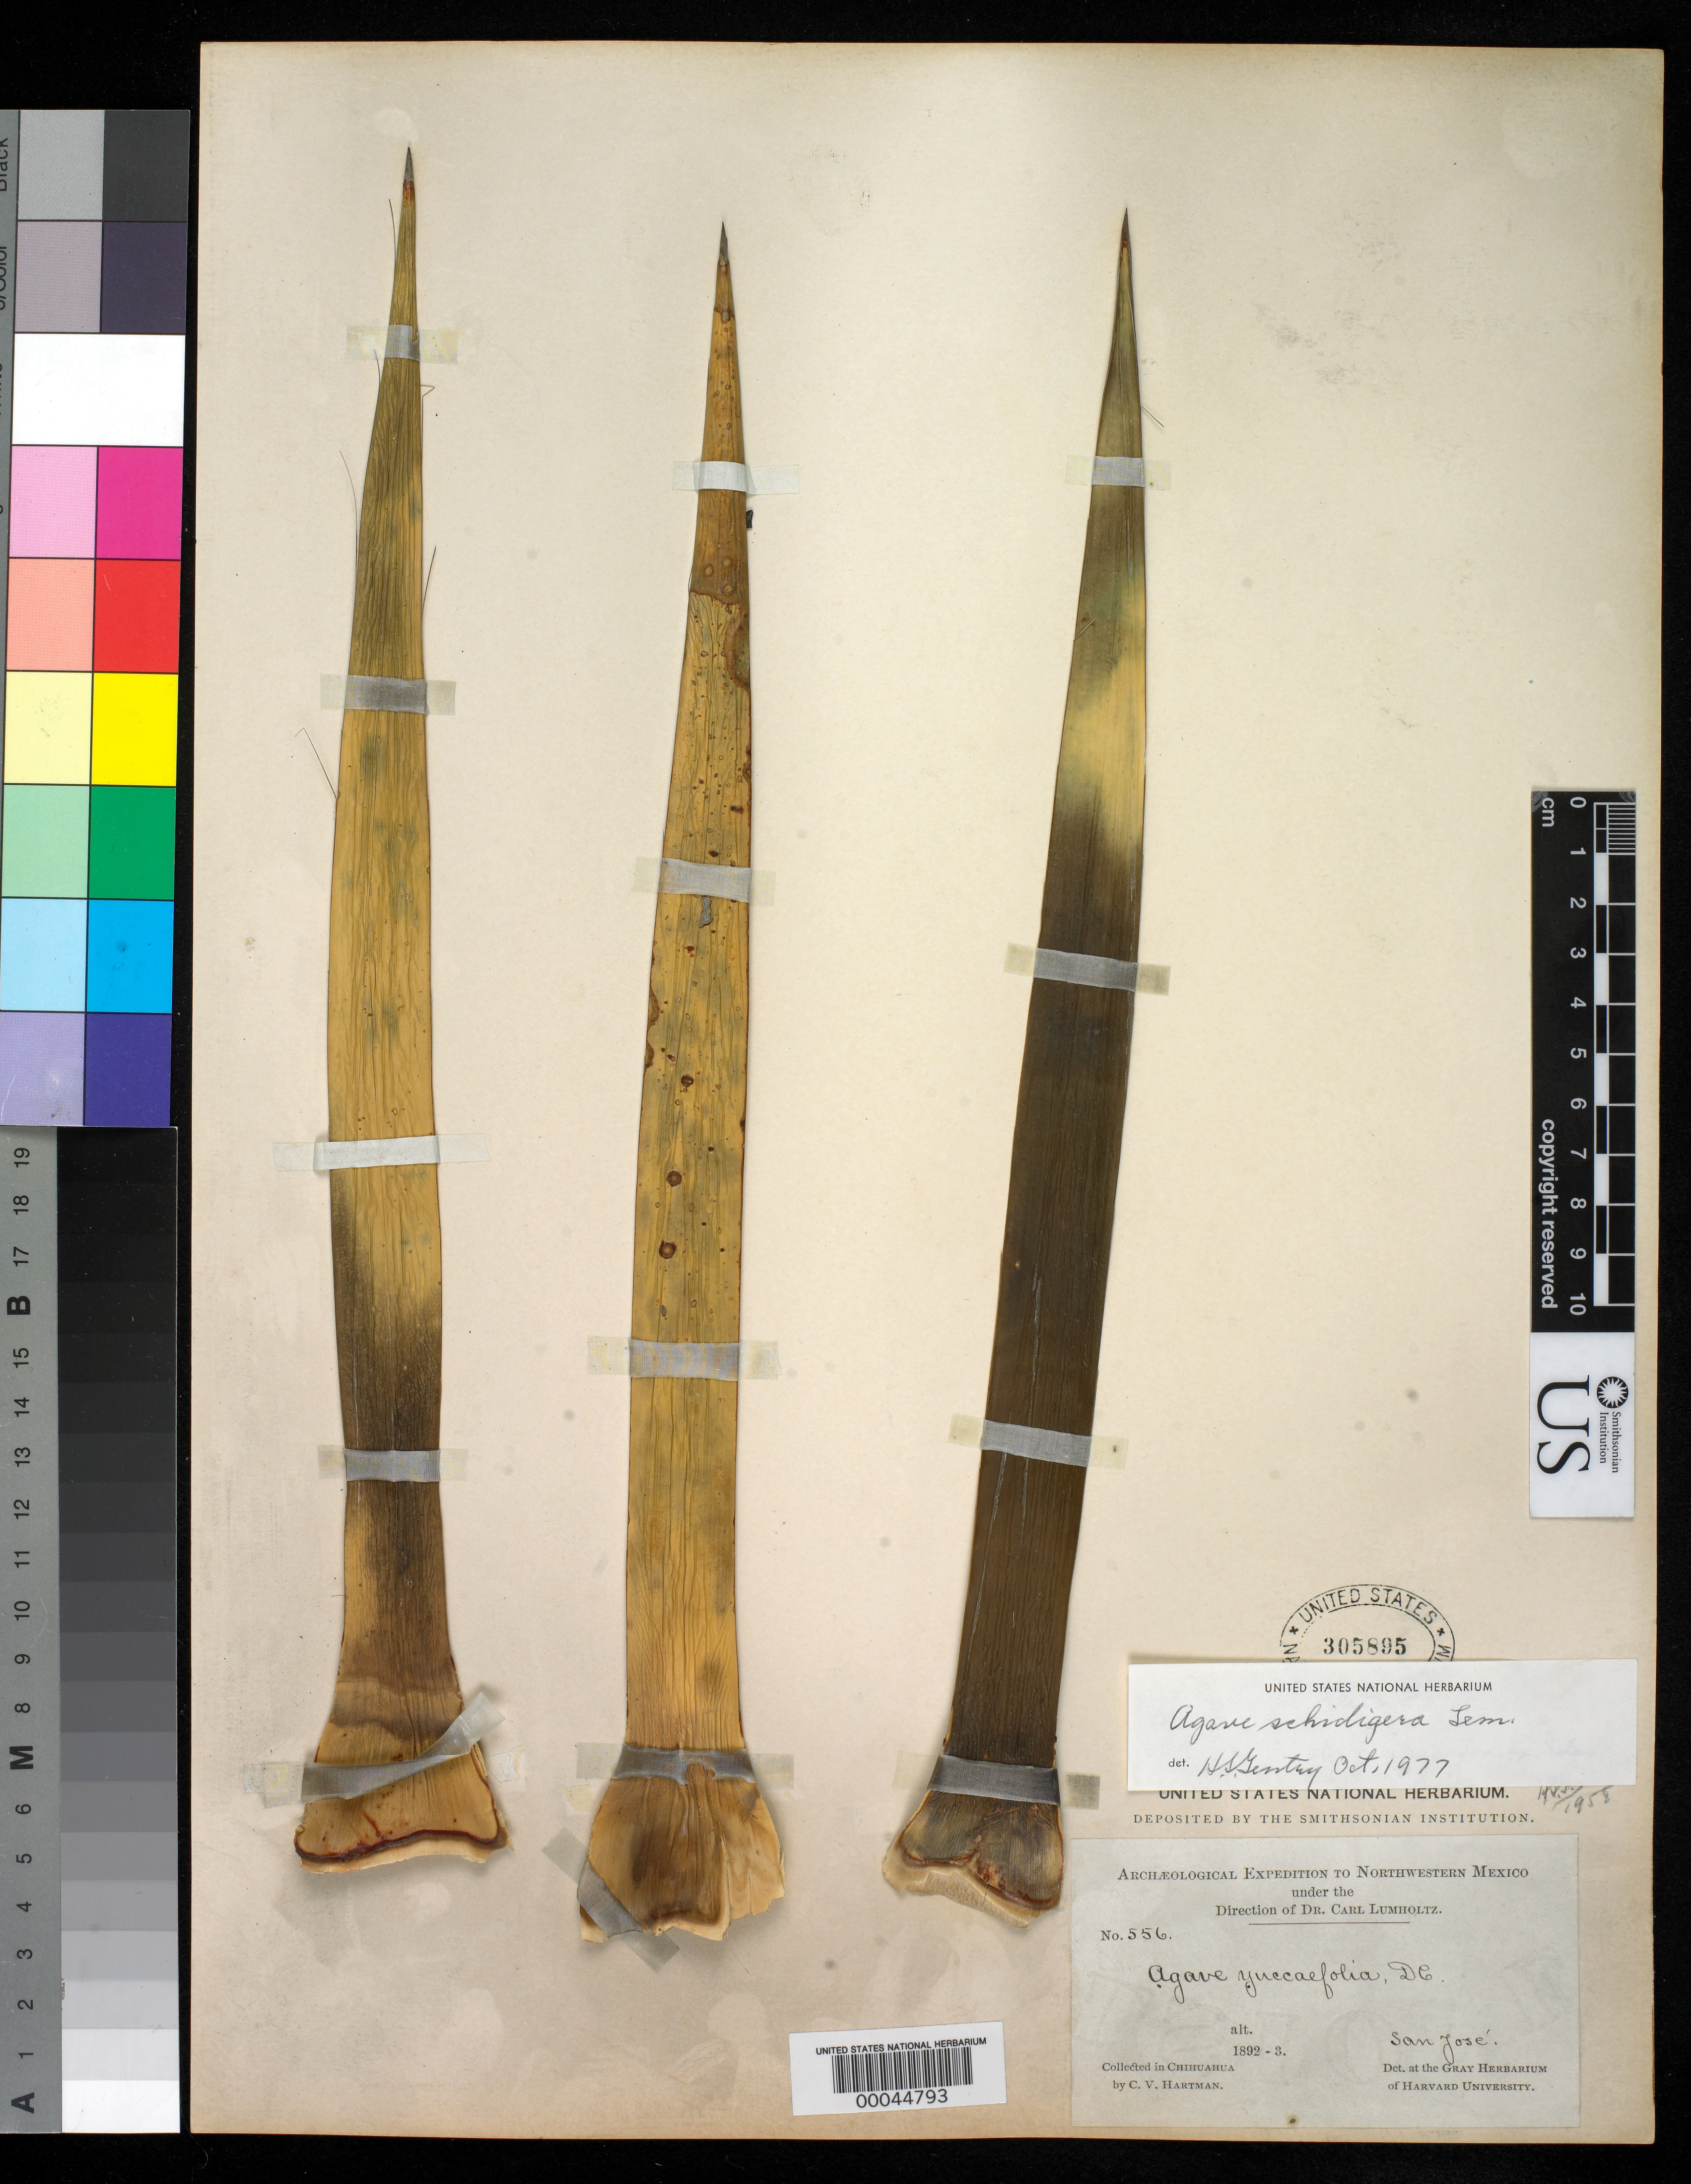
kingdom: Plantae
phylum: Tracheophyta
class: Liliopsida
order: Asparagales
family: Asparagaceae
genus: Agave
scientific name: Agave schidigera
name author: Lem.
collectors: C. V. Hartman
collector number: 556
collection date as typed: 1892 to -- -- 1893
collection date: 1892/1893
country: Mexico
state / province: Chihuahua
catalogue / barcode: US 305895